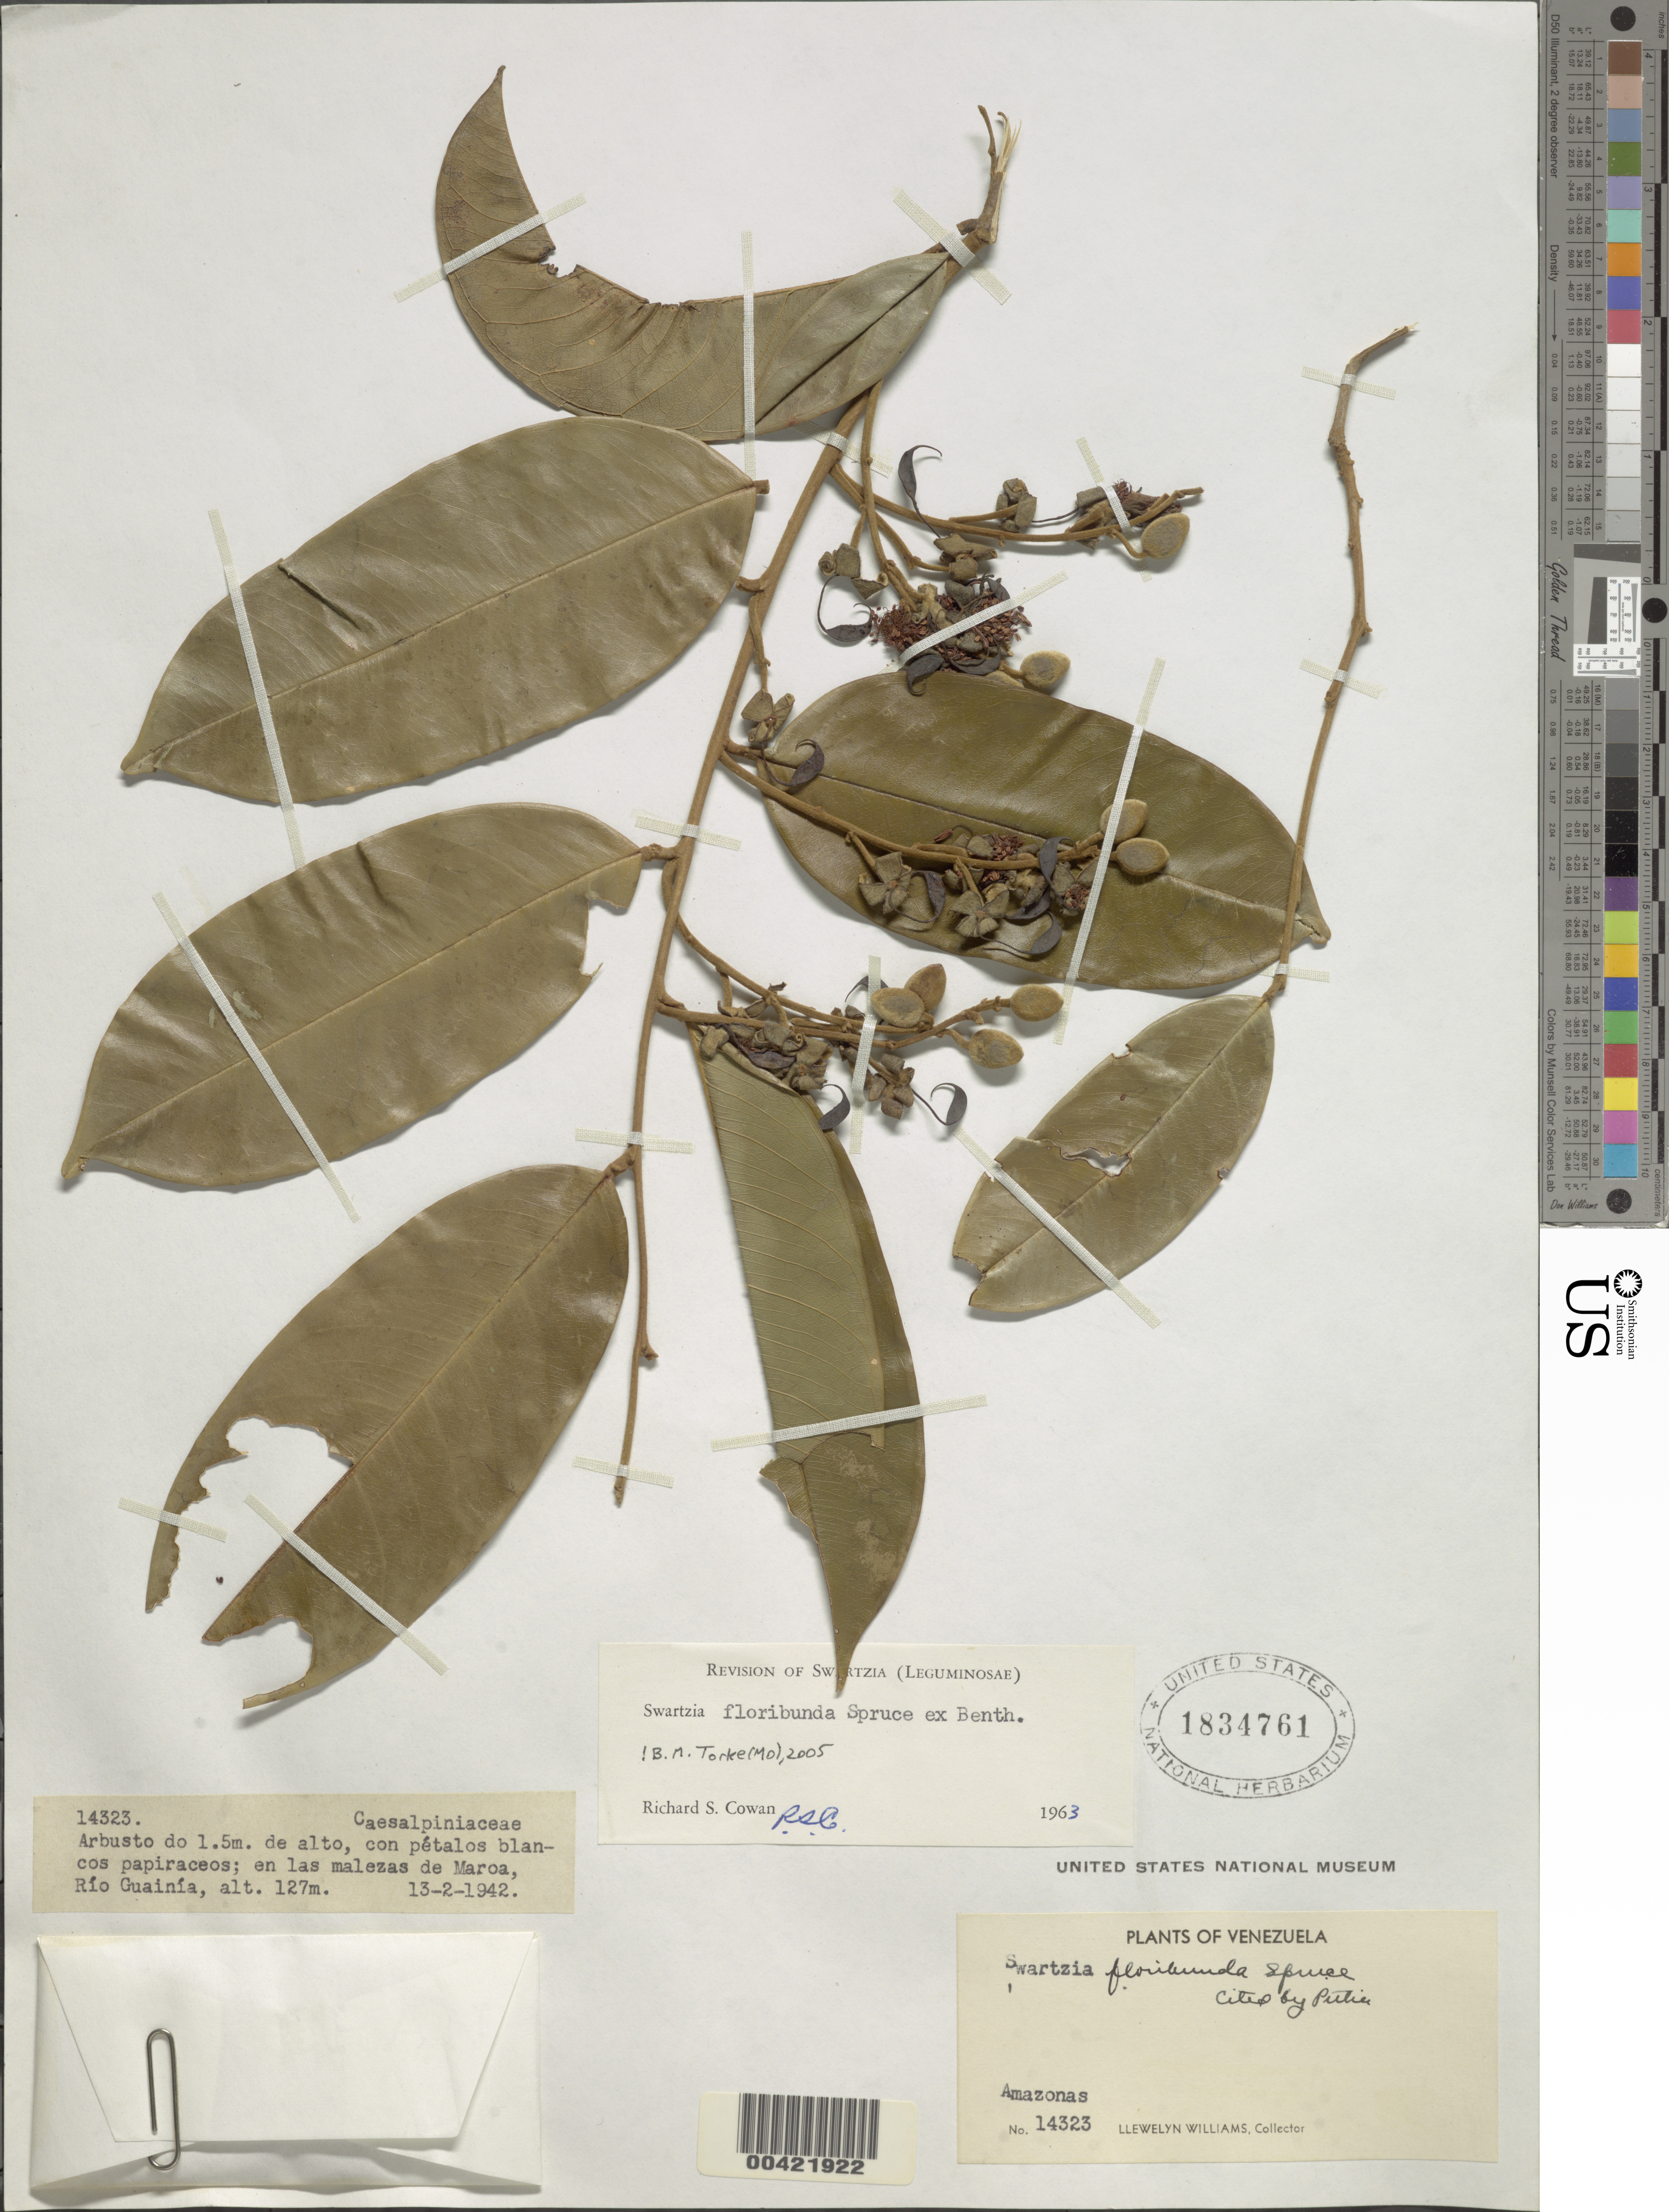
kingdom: Plantae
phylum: Tracheophyta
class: Magnoliopsida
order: Fabales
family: Fabaceae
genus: Swartzia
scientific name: Swartzia floribunda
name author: Spruce ex Benth.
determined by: Cowan, R. S.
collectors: Ll. Williams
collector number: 14323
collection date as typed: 13 Feb 1942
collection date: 1942-02-13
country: Venezuela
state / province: Amazonas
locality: Rio guainia; malezas de maroa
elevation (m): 127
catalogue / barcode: US 1834761